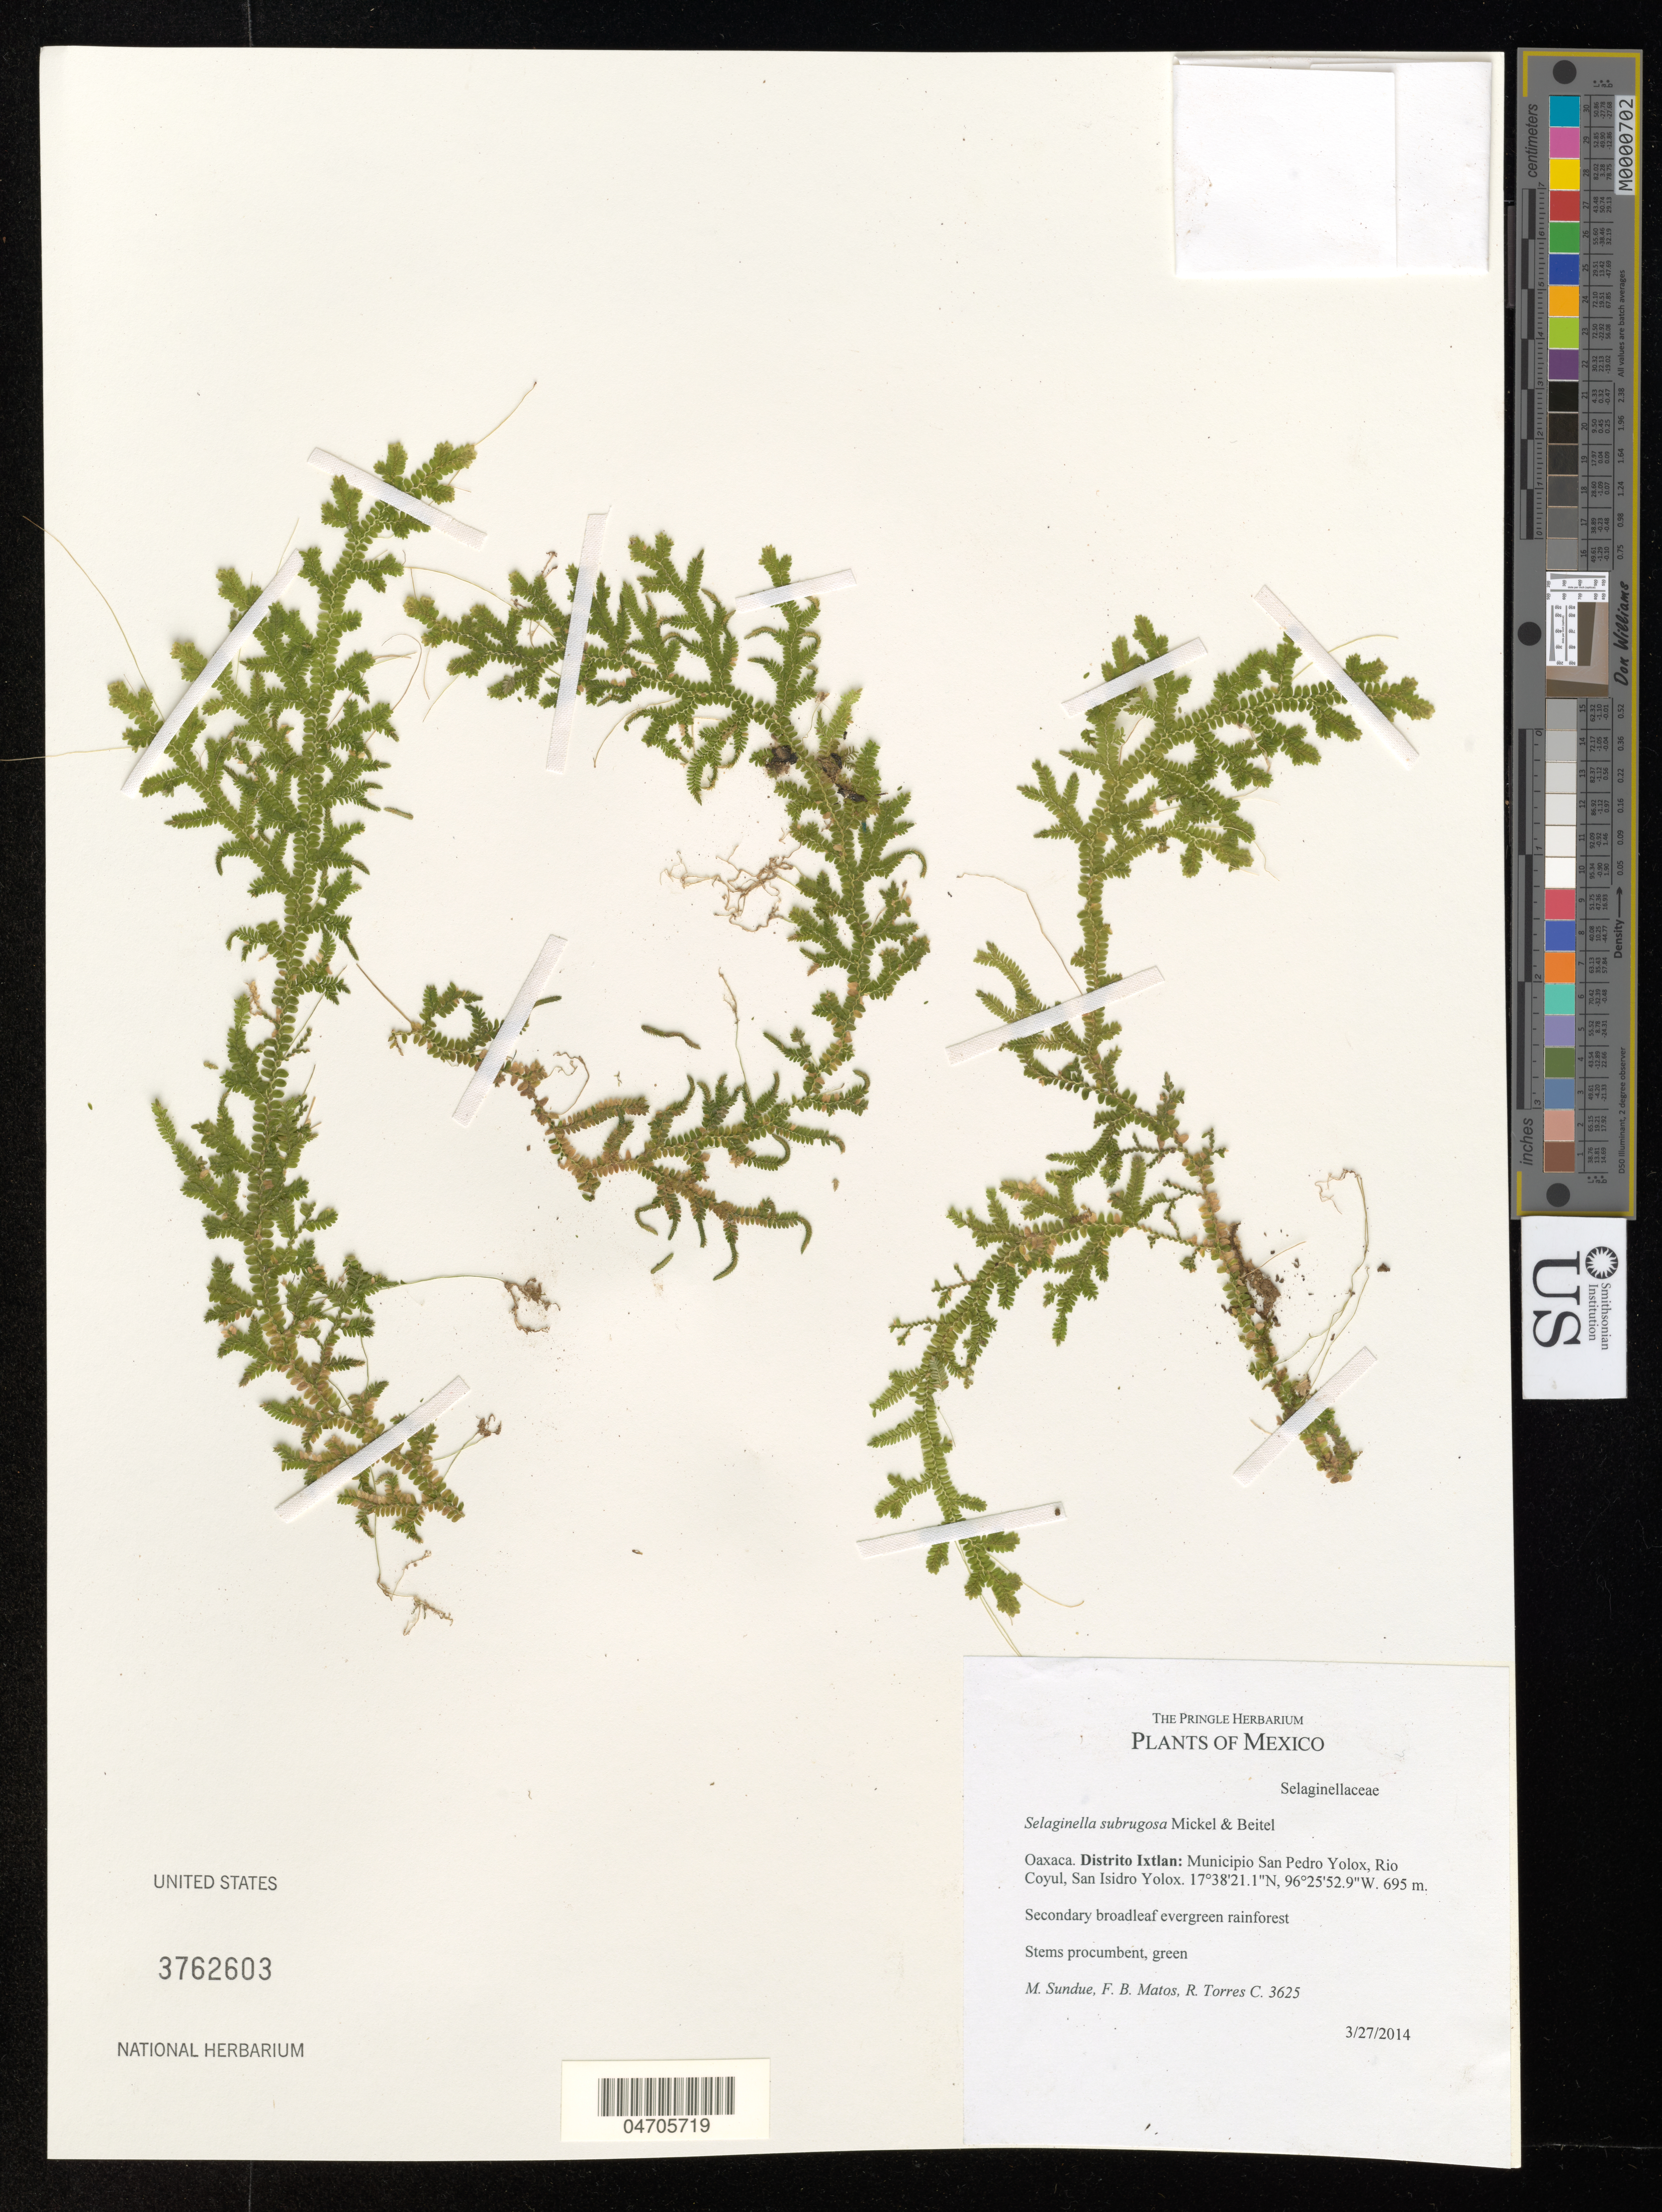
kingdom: Plantae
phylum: Tracheophyta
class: Lycopodiopsida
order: Selaginellales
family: Selaginellaceae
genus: Selaginella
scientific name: Selaginella subrugosa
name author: Mickel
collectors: M. Sundue, F. Matos & R. Torres C.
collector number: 3625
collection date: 2014-03-27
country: Mexico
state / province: Oaxaca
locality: Distrito Ixtlan: Municipio San Pedro Yolox, Rio Coyul, San Isidro Yolox.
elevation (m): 695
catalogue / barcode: US 3762603